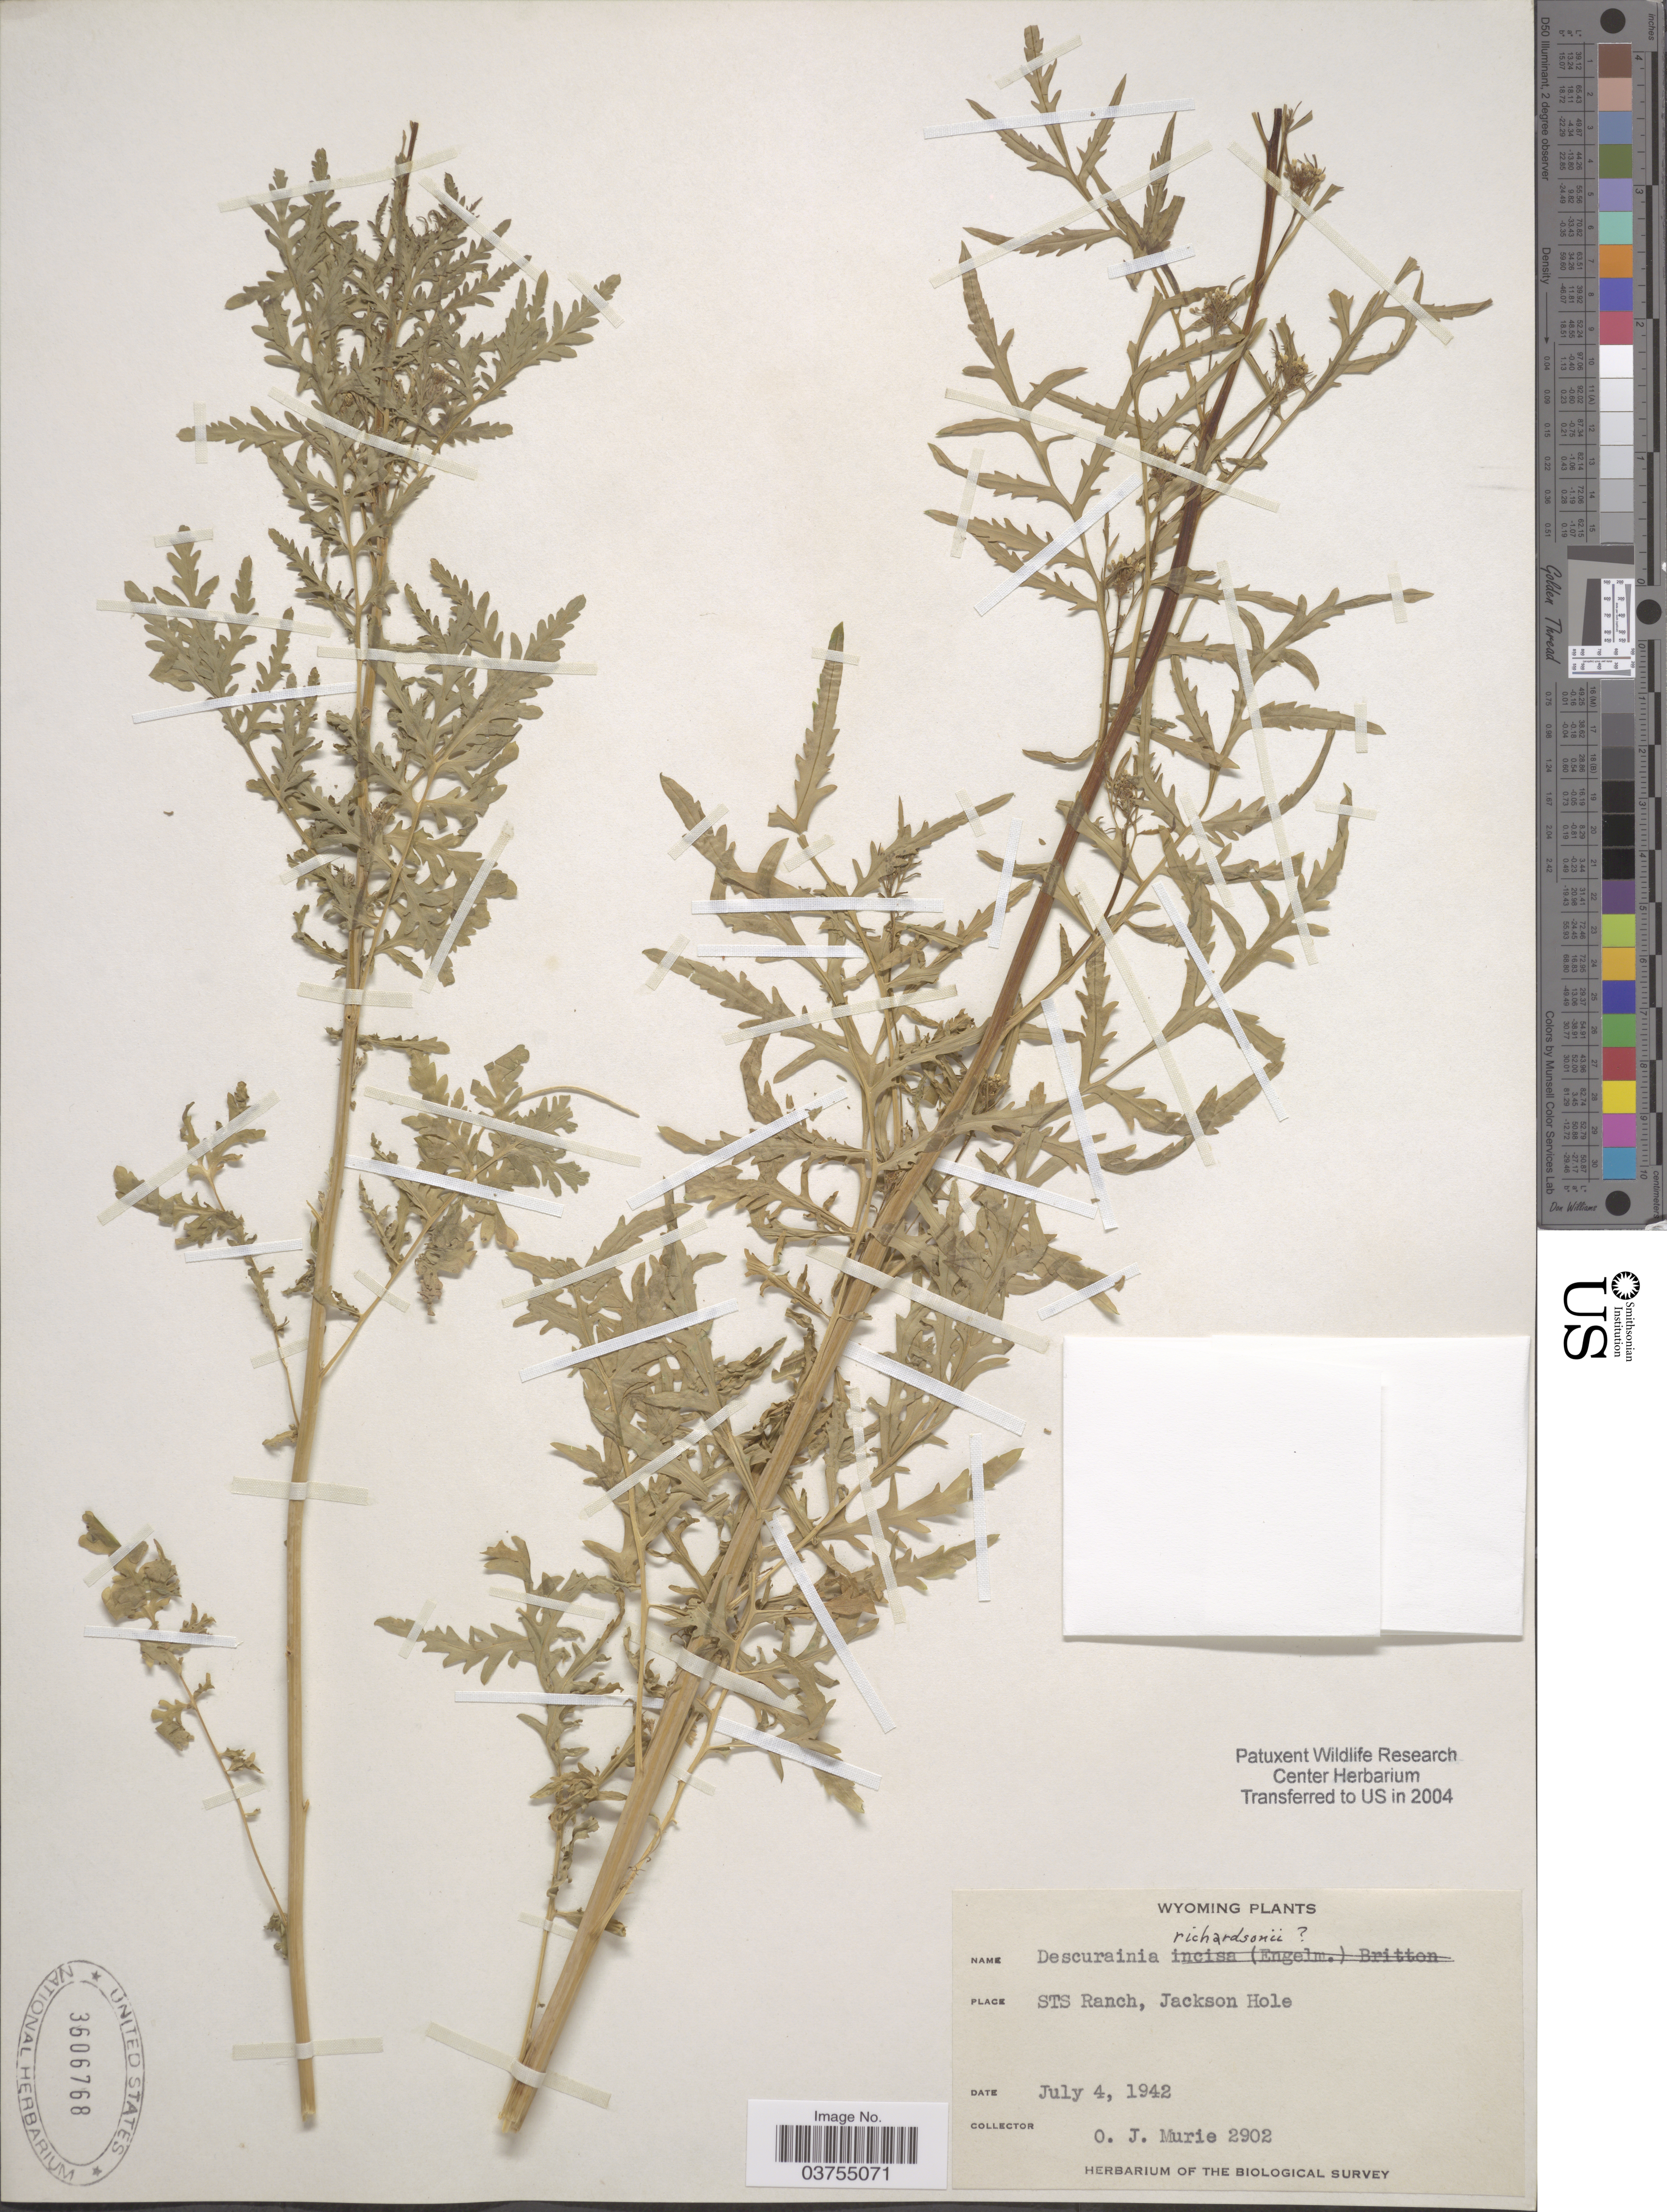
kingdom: Plantae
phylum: Tracheophyta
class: Magnoliopsida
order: Brassicales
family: Brassicaceae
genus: Descurainia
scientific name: Descurainia richardsonii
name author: (C.A. Mey.) O.E. Schulz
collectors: O. Murie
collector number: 2902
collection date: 1942-07-04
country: United States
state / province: Wyoming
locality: STS Ranch, Jackson Hole.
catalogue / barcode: US 3606768